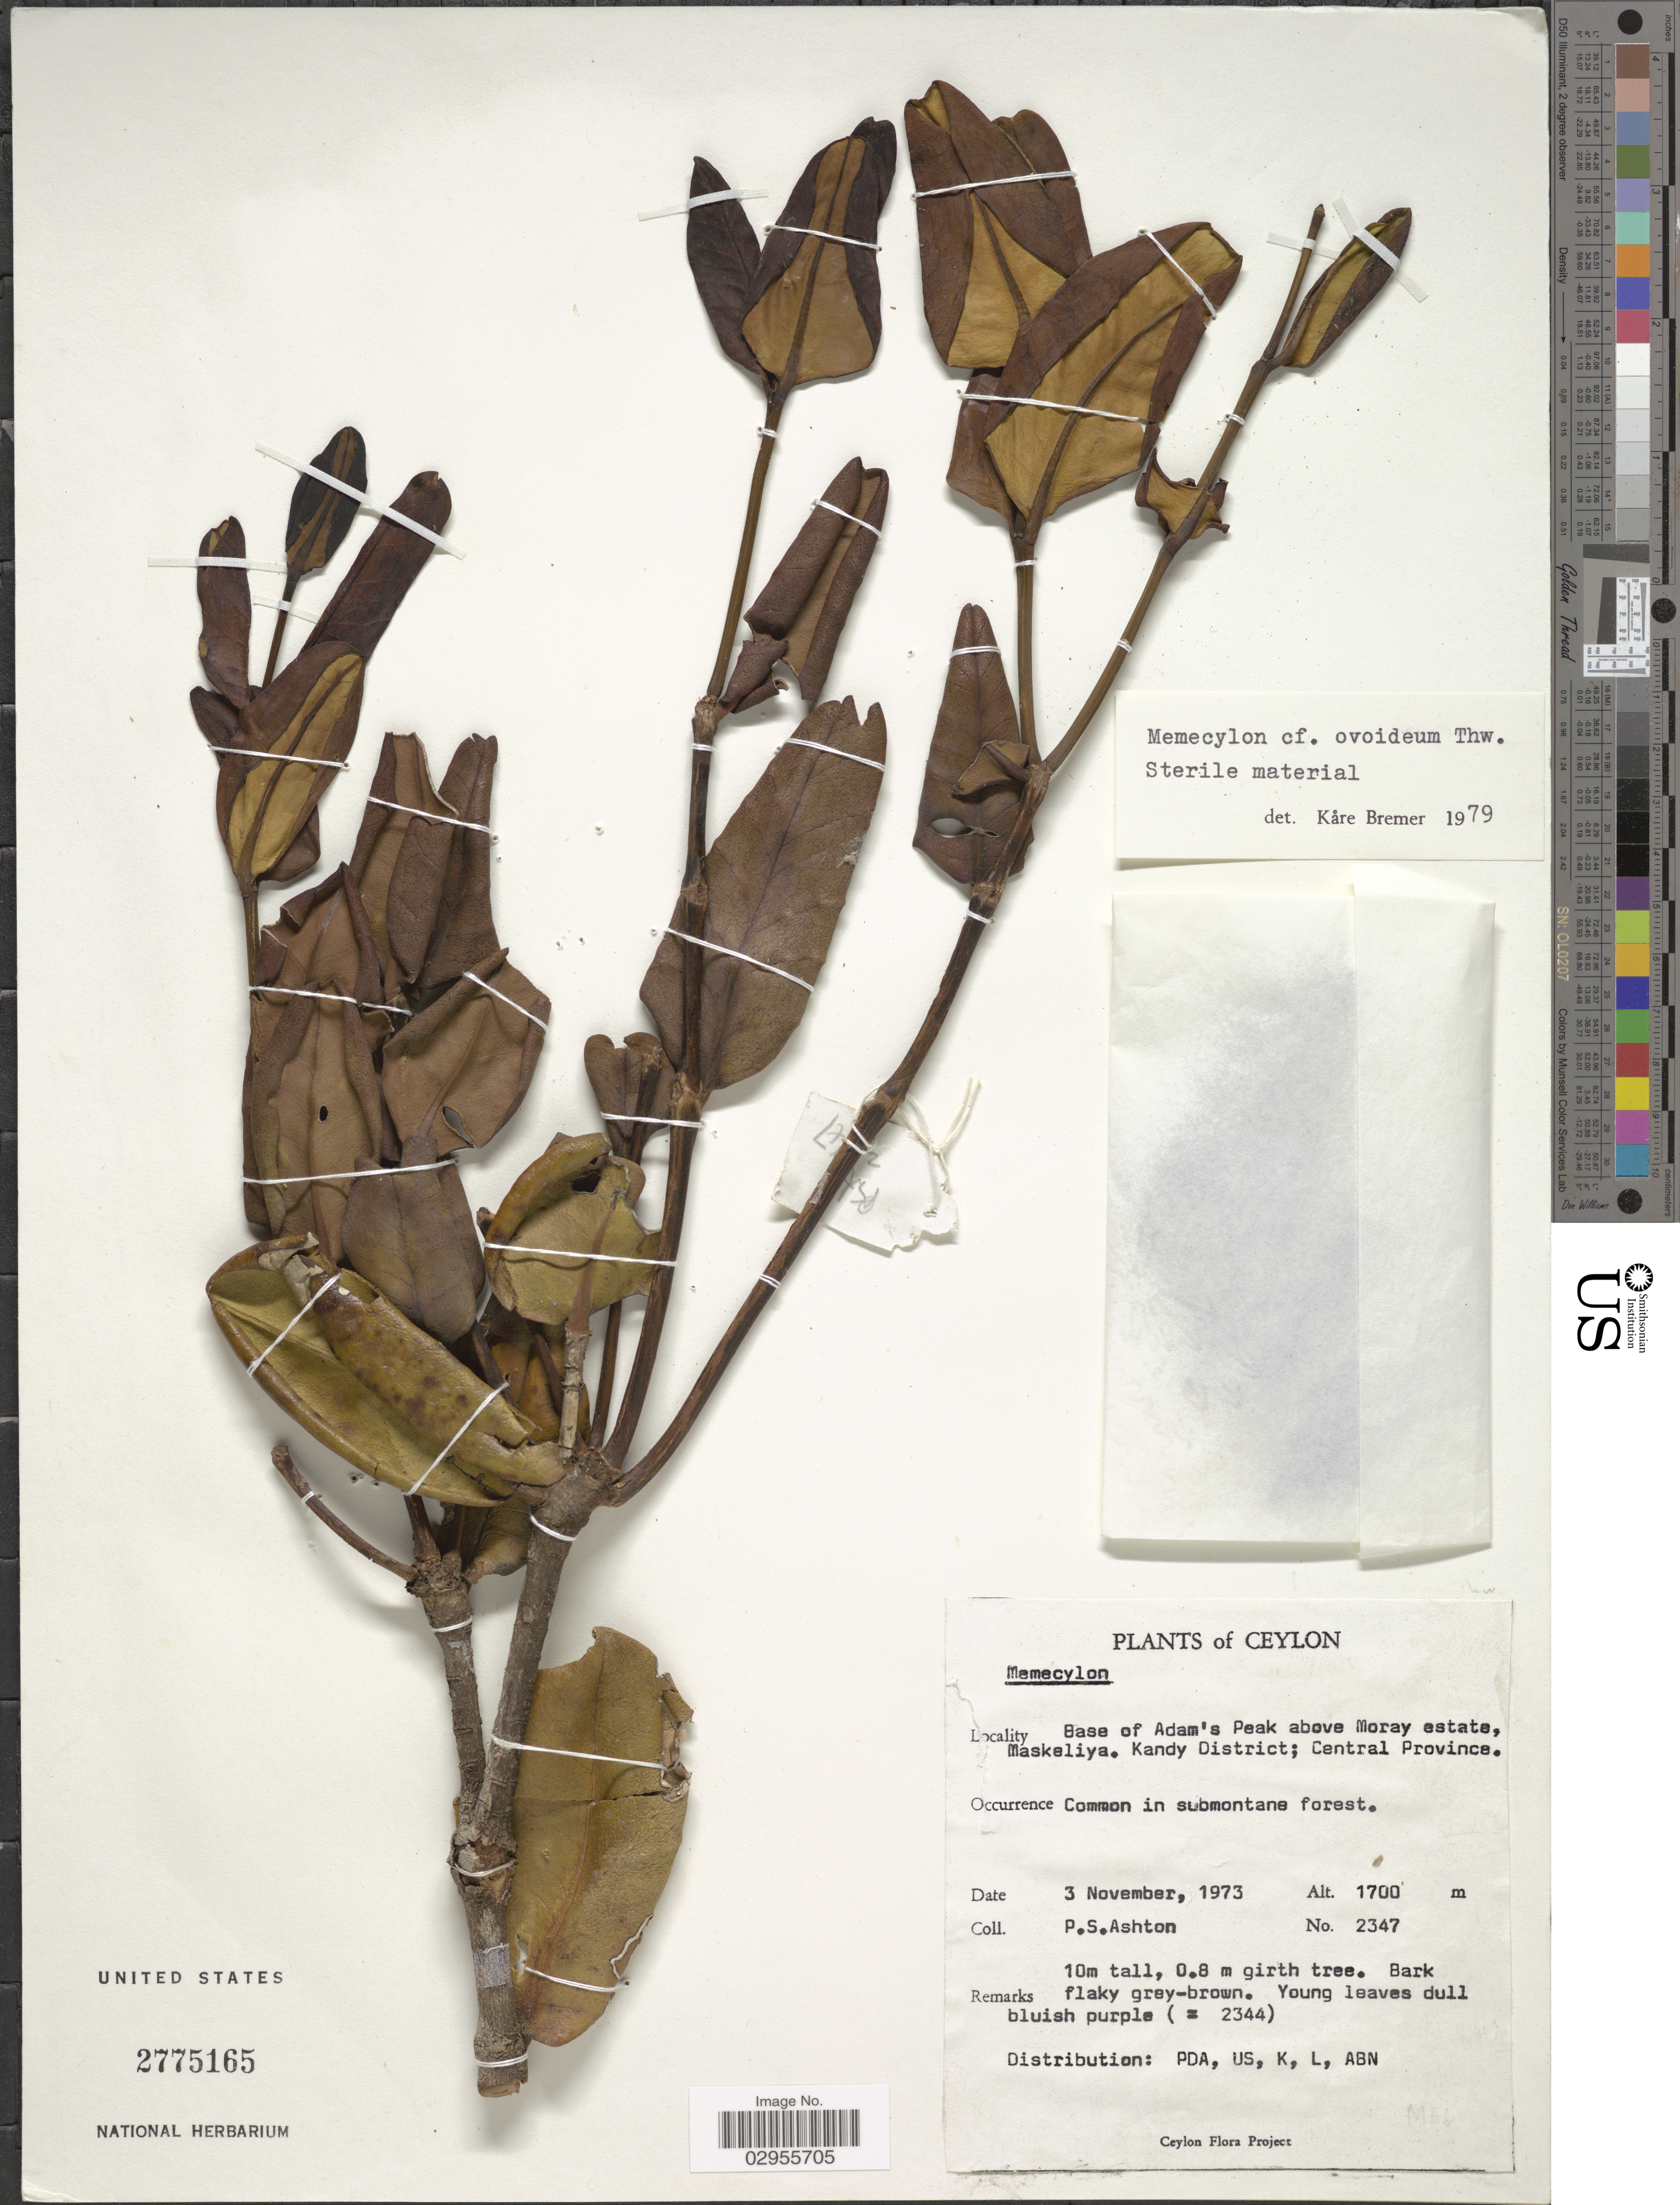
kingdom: Plantae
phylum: Tracheophyta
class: Magnoliopsida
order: Myrtales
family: Melastomataceae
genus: Memecylon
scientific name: Memecylon ovoideum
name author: Thwaites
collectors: P. S. Ashton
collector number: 2347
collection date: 1973-11-03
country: Sri Lanka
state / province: Central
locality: Ceylon. Base of Adam's Peak above Moray estate, Maskeliya, Kandy District.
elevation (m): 1700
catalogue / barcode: US 2775165